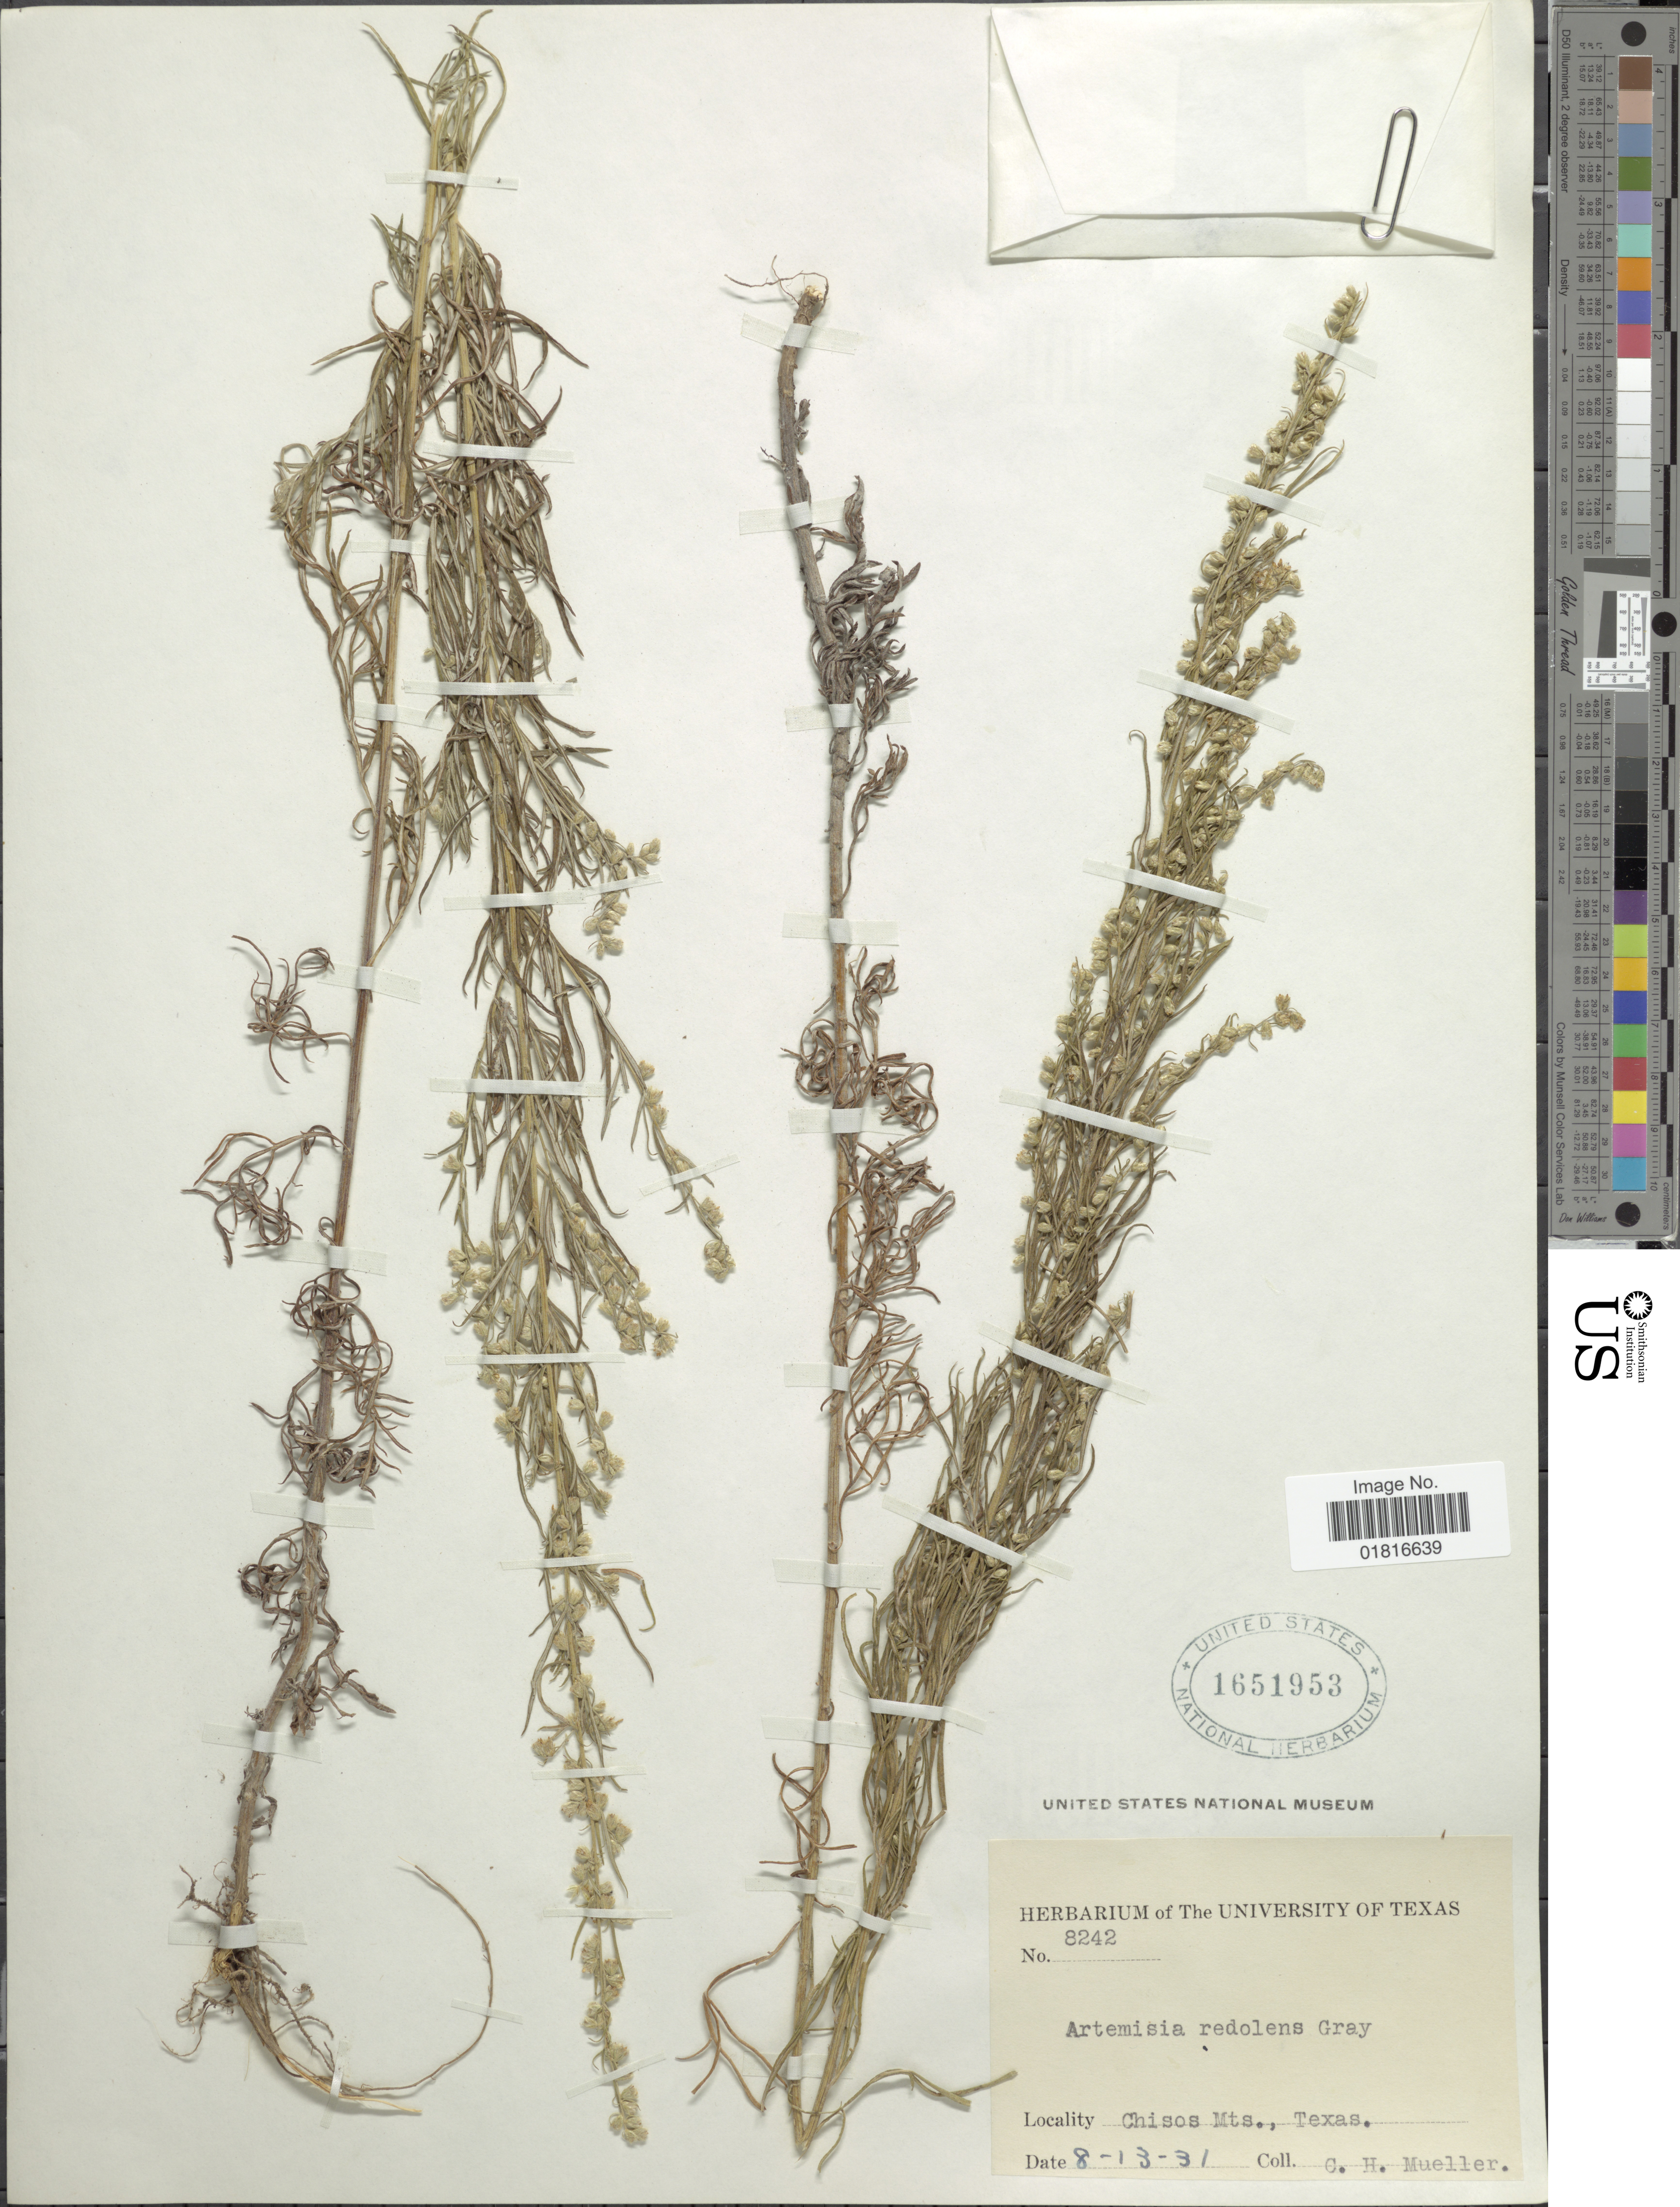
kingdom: Plantae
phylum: Tracheophyta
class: Magnoliopsida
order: Asterales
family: Asteraceae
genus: Artemisia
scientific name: Artemisia redolens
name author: A. Gray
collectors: C. H. Mueller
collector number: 8242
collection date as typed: Transcribed d/m/y: 13/8/31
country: United States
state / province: Texas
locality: Chisos Mts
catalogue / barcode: US 1651953